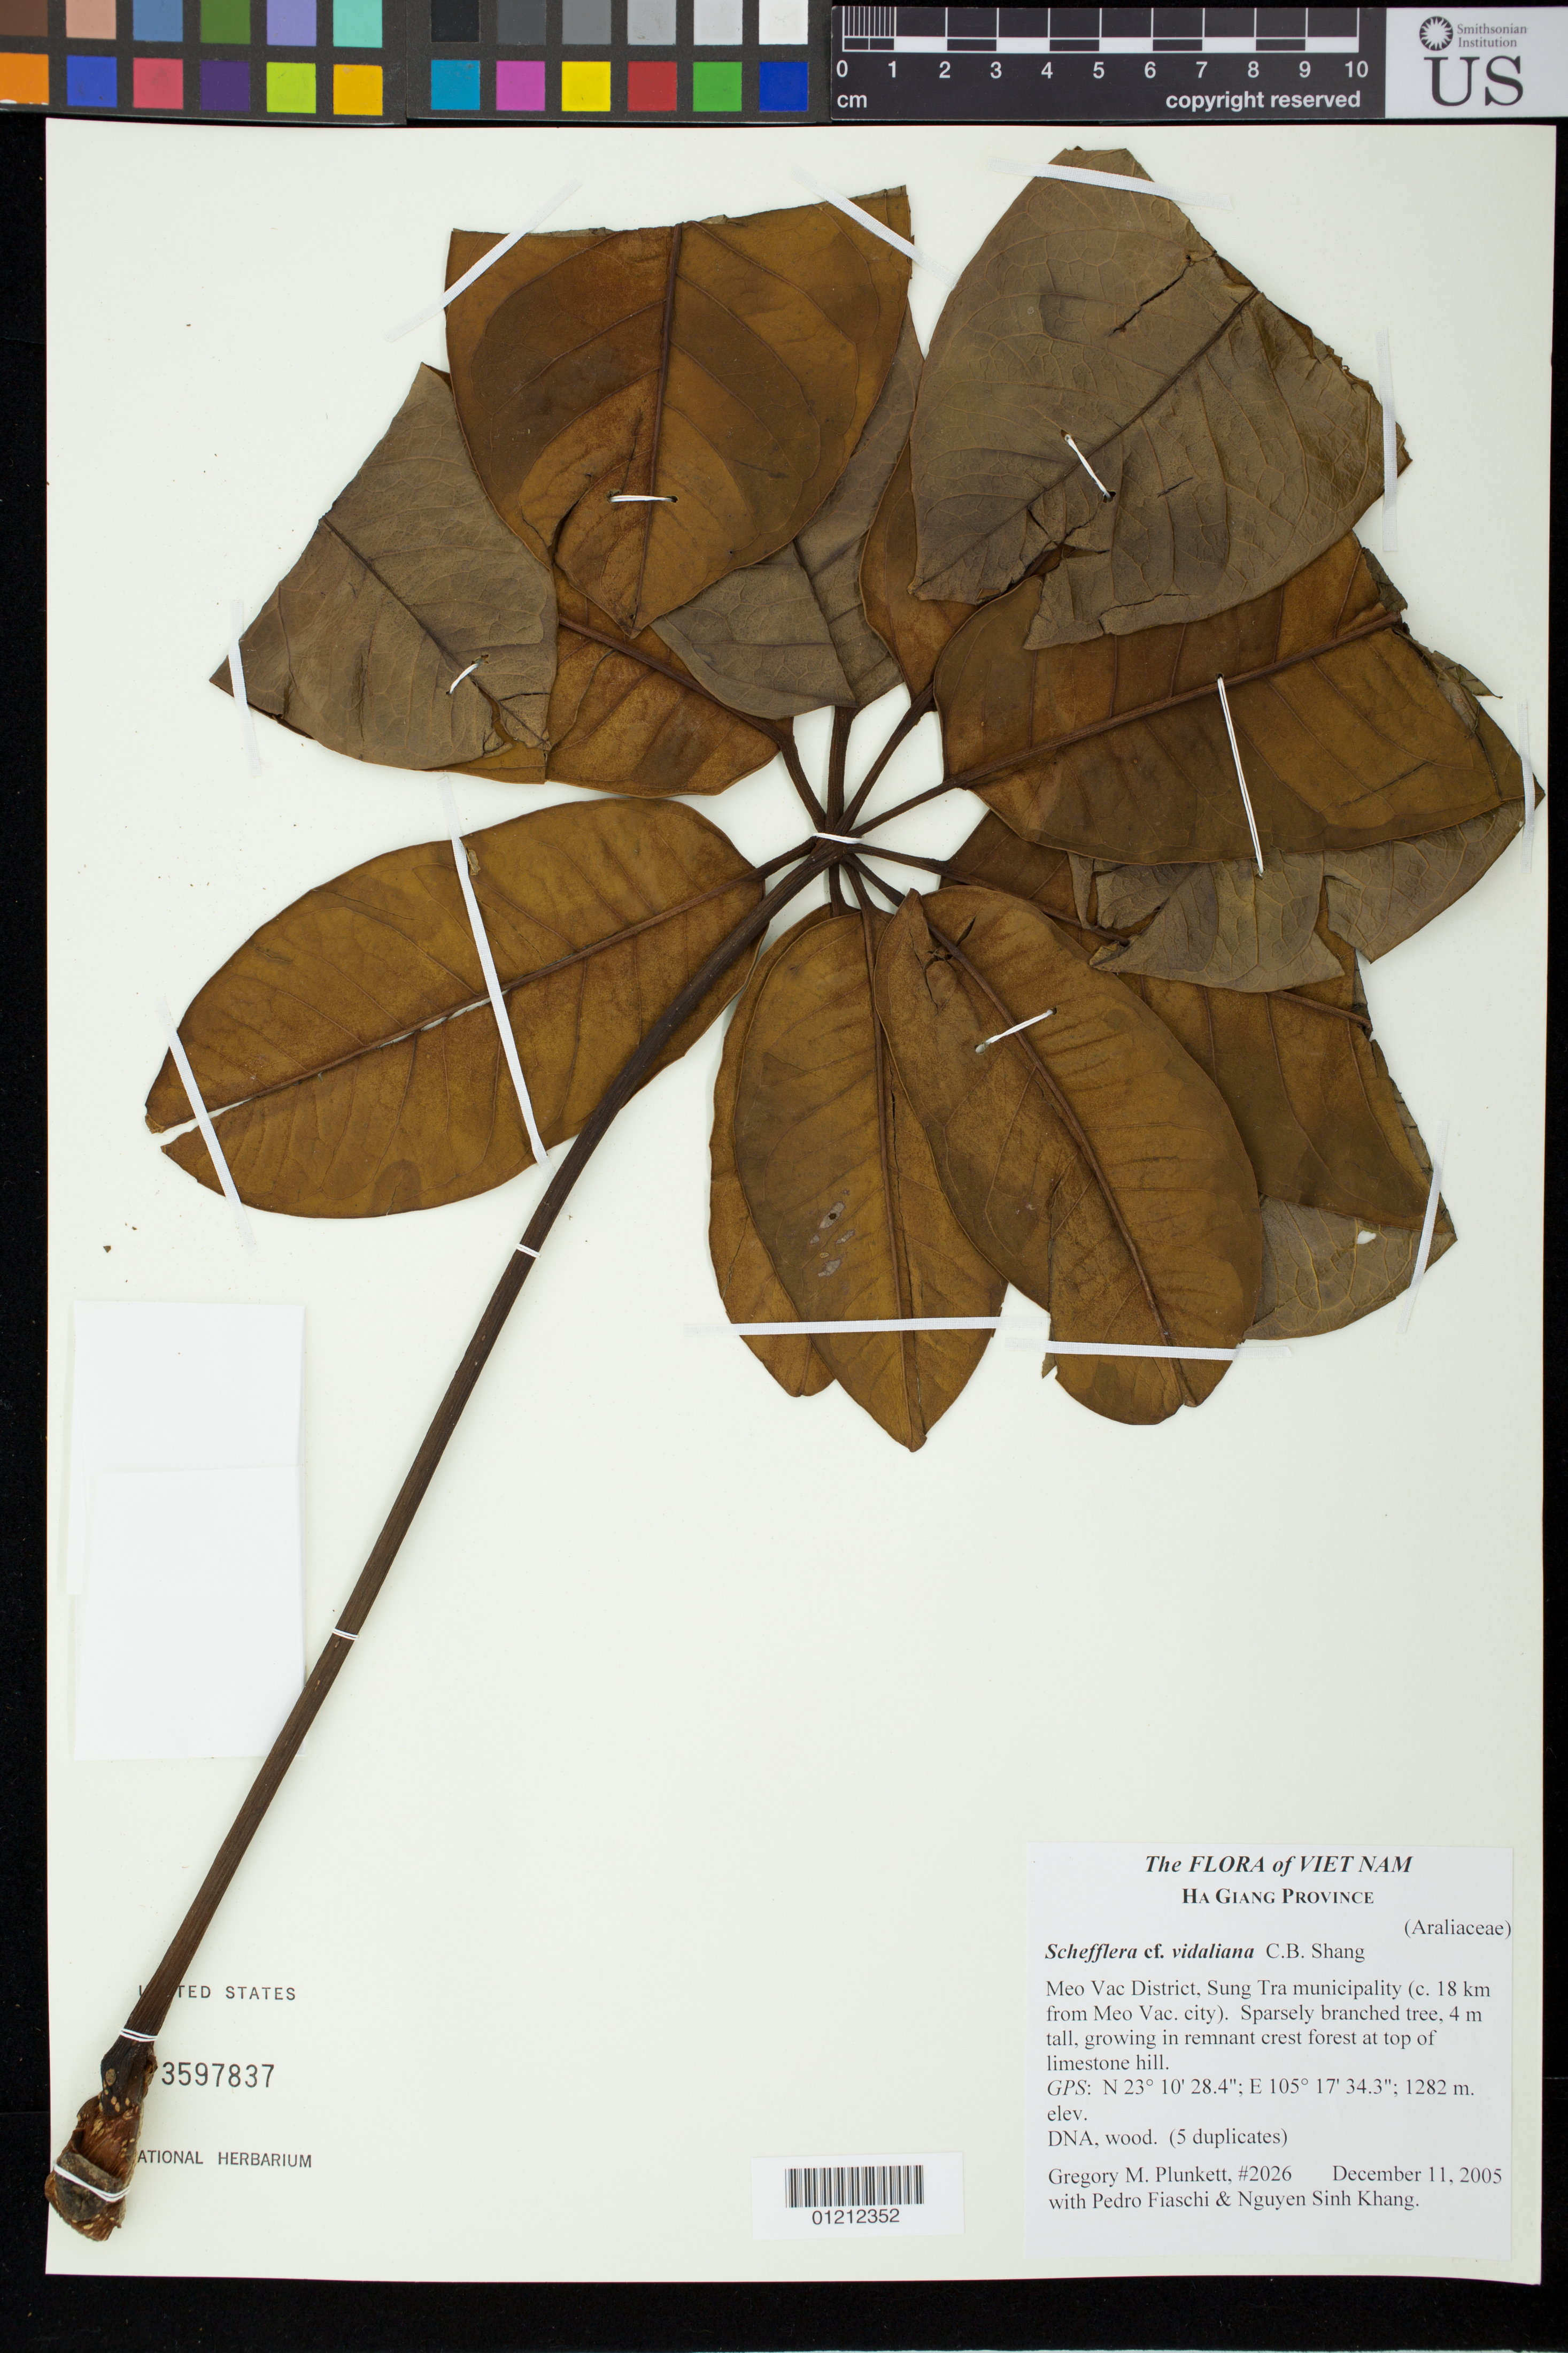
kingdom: Plantae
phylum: Tracheophyta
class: Magnoliopsida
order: Apiales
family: Araliaceae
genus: Schefflera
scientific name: Schefflera vidaliana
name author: C.B. Shang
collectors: G. M. Plunkett, P. Fiaschi & S. K. Nguyên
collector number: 2026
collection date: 2005-12-11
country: Vietnam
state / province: Ha Giang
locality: Meo Vac District, Sung Tra municipality (c. 18 km from Meo Vac. city).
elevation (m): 1282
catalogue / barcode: US 3597837